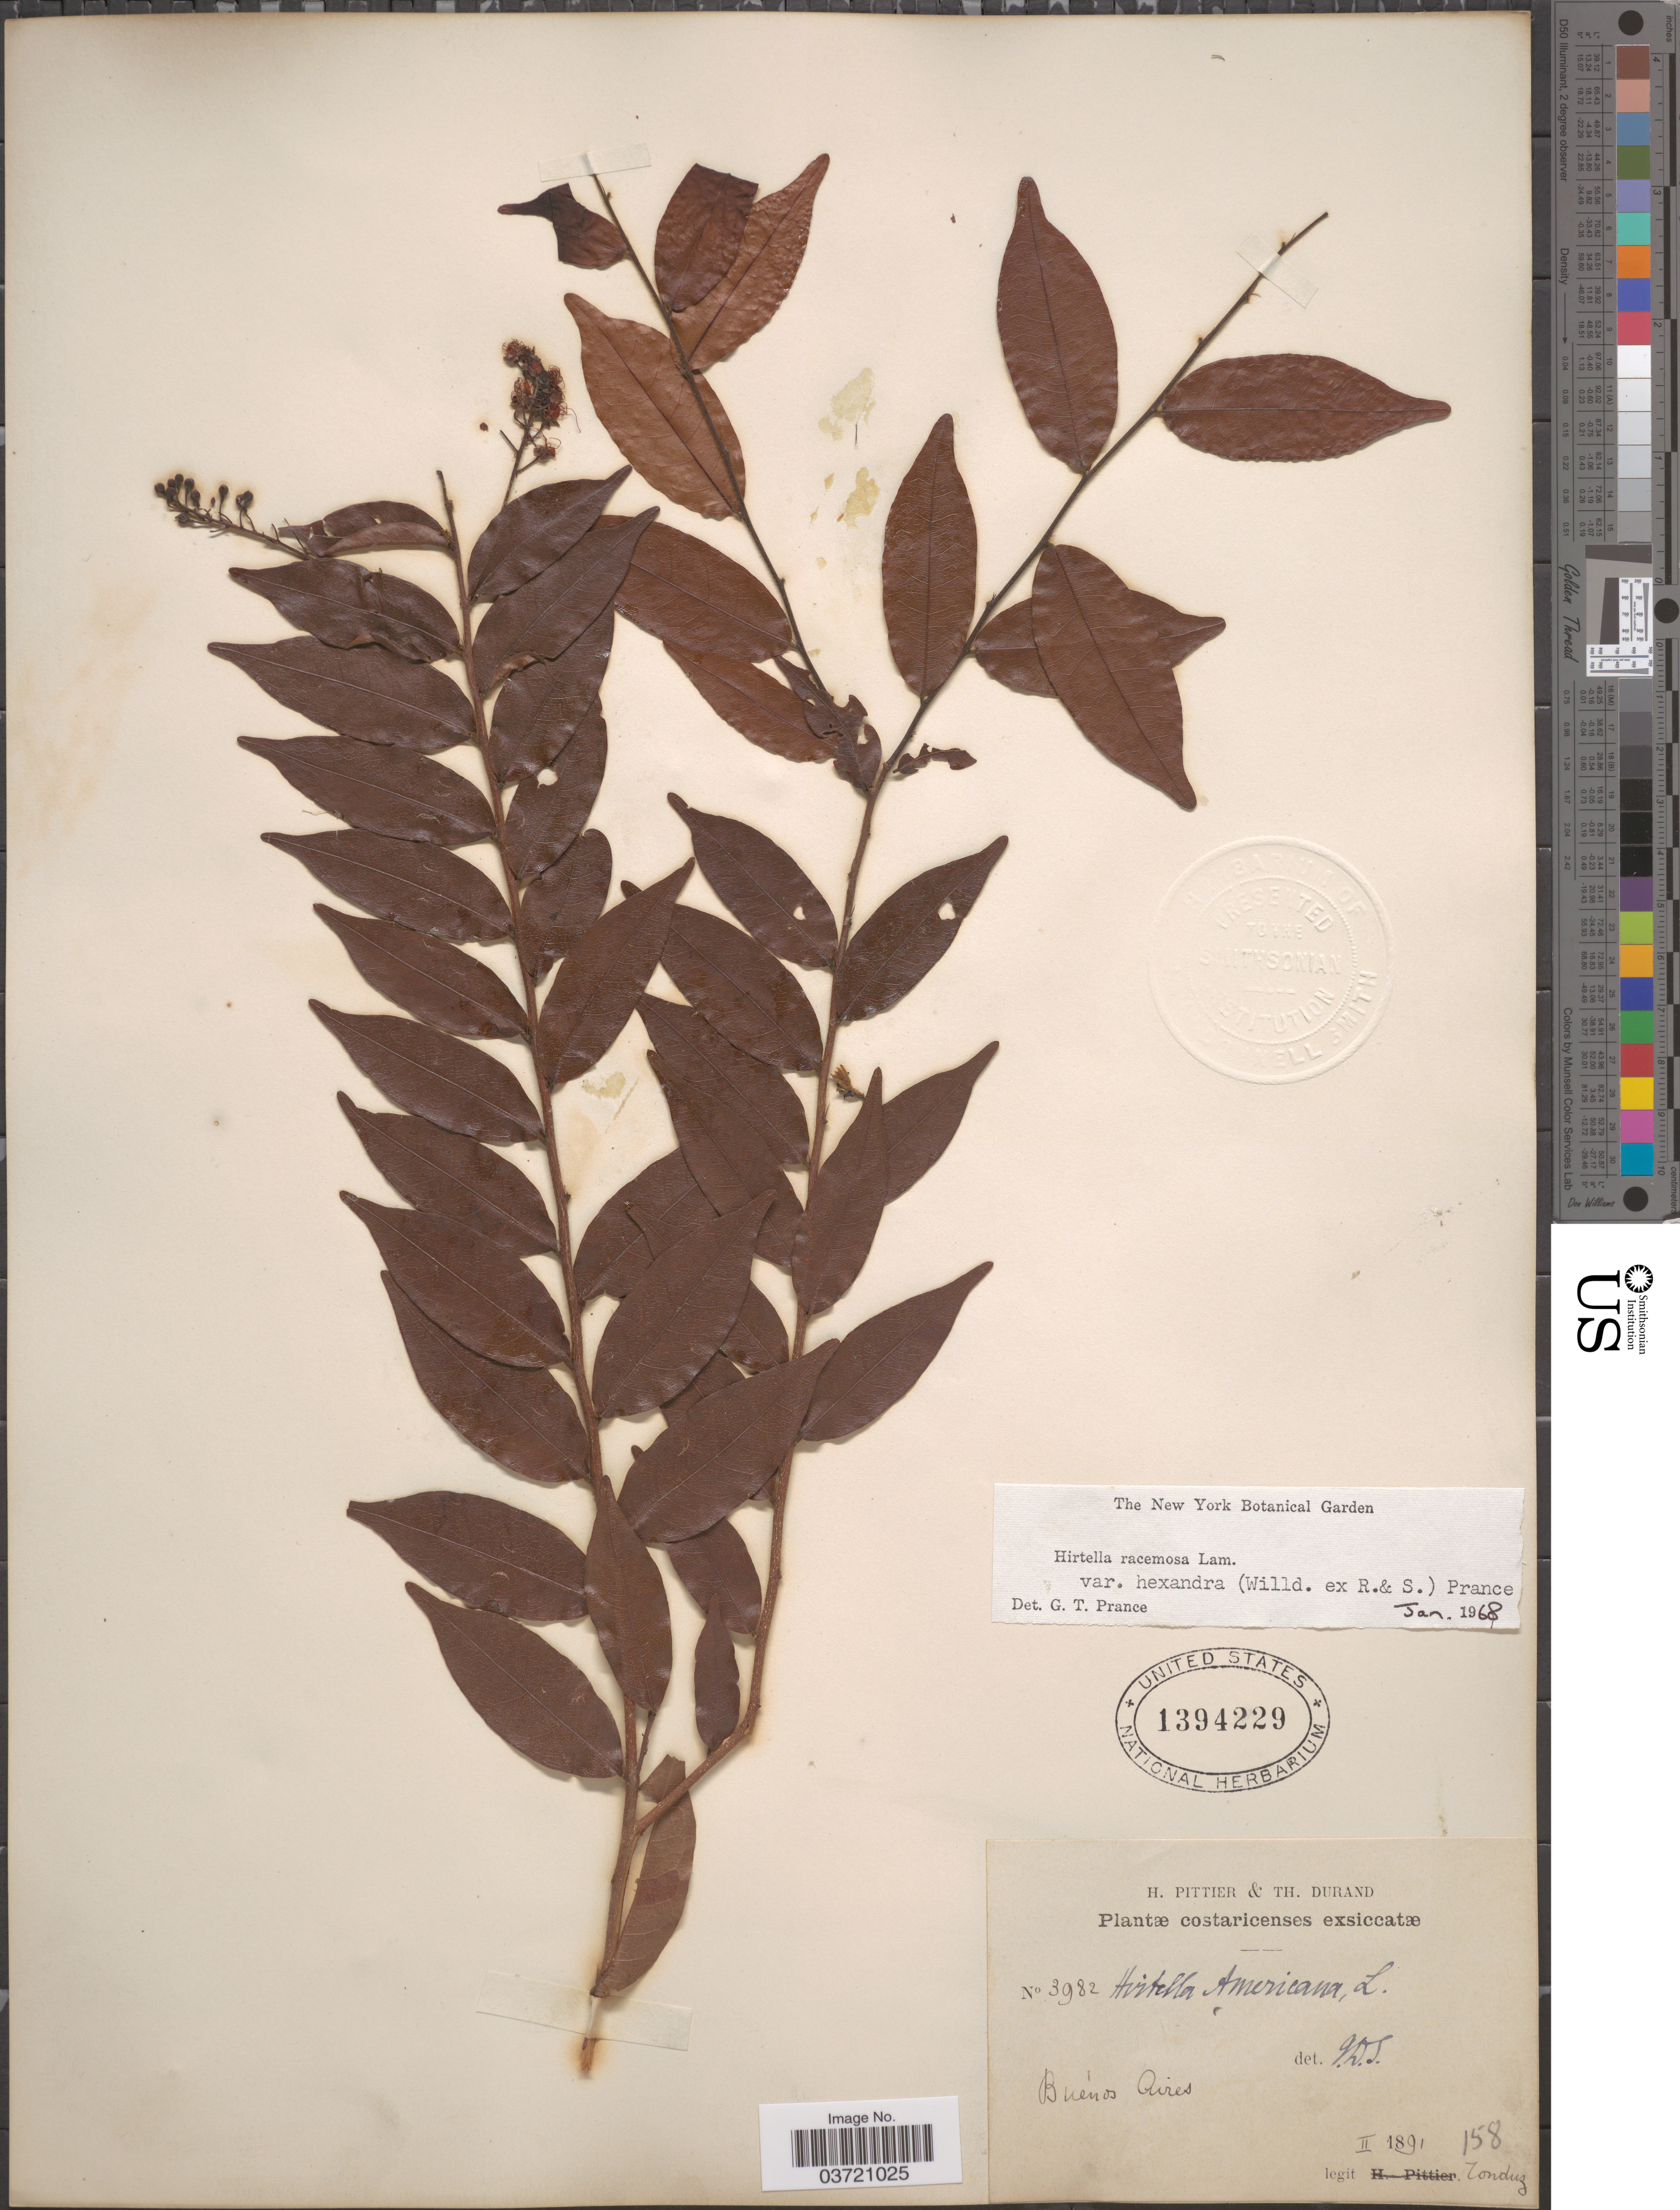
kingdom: Plantae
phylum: Tracheophyta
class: Magnoliopsida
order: Malpighiales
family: Chrysobalanaceae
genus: Hirtella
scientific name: Hirtella racemosa var. hexandra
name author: (Willd. ex Roem. & Schult.) Prance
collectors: Tonduz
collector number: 3982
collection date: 1891-02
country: Costa Rica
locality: Buénos Aires.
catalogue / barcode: US 1394229